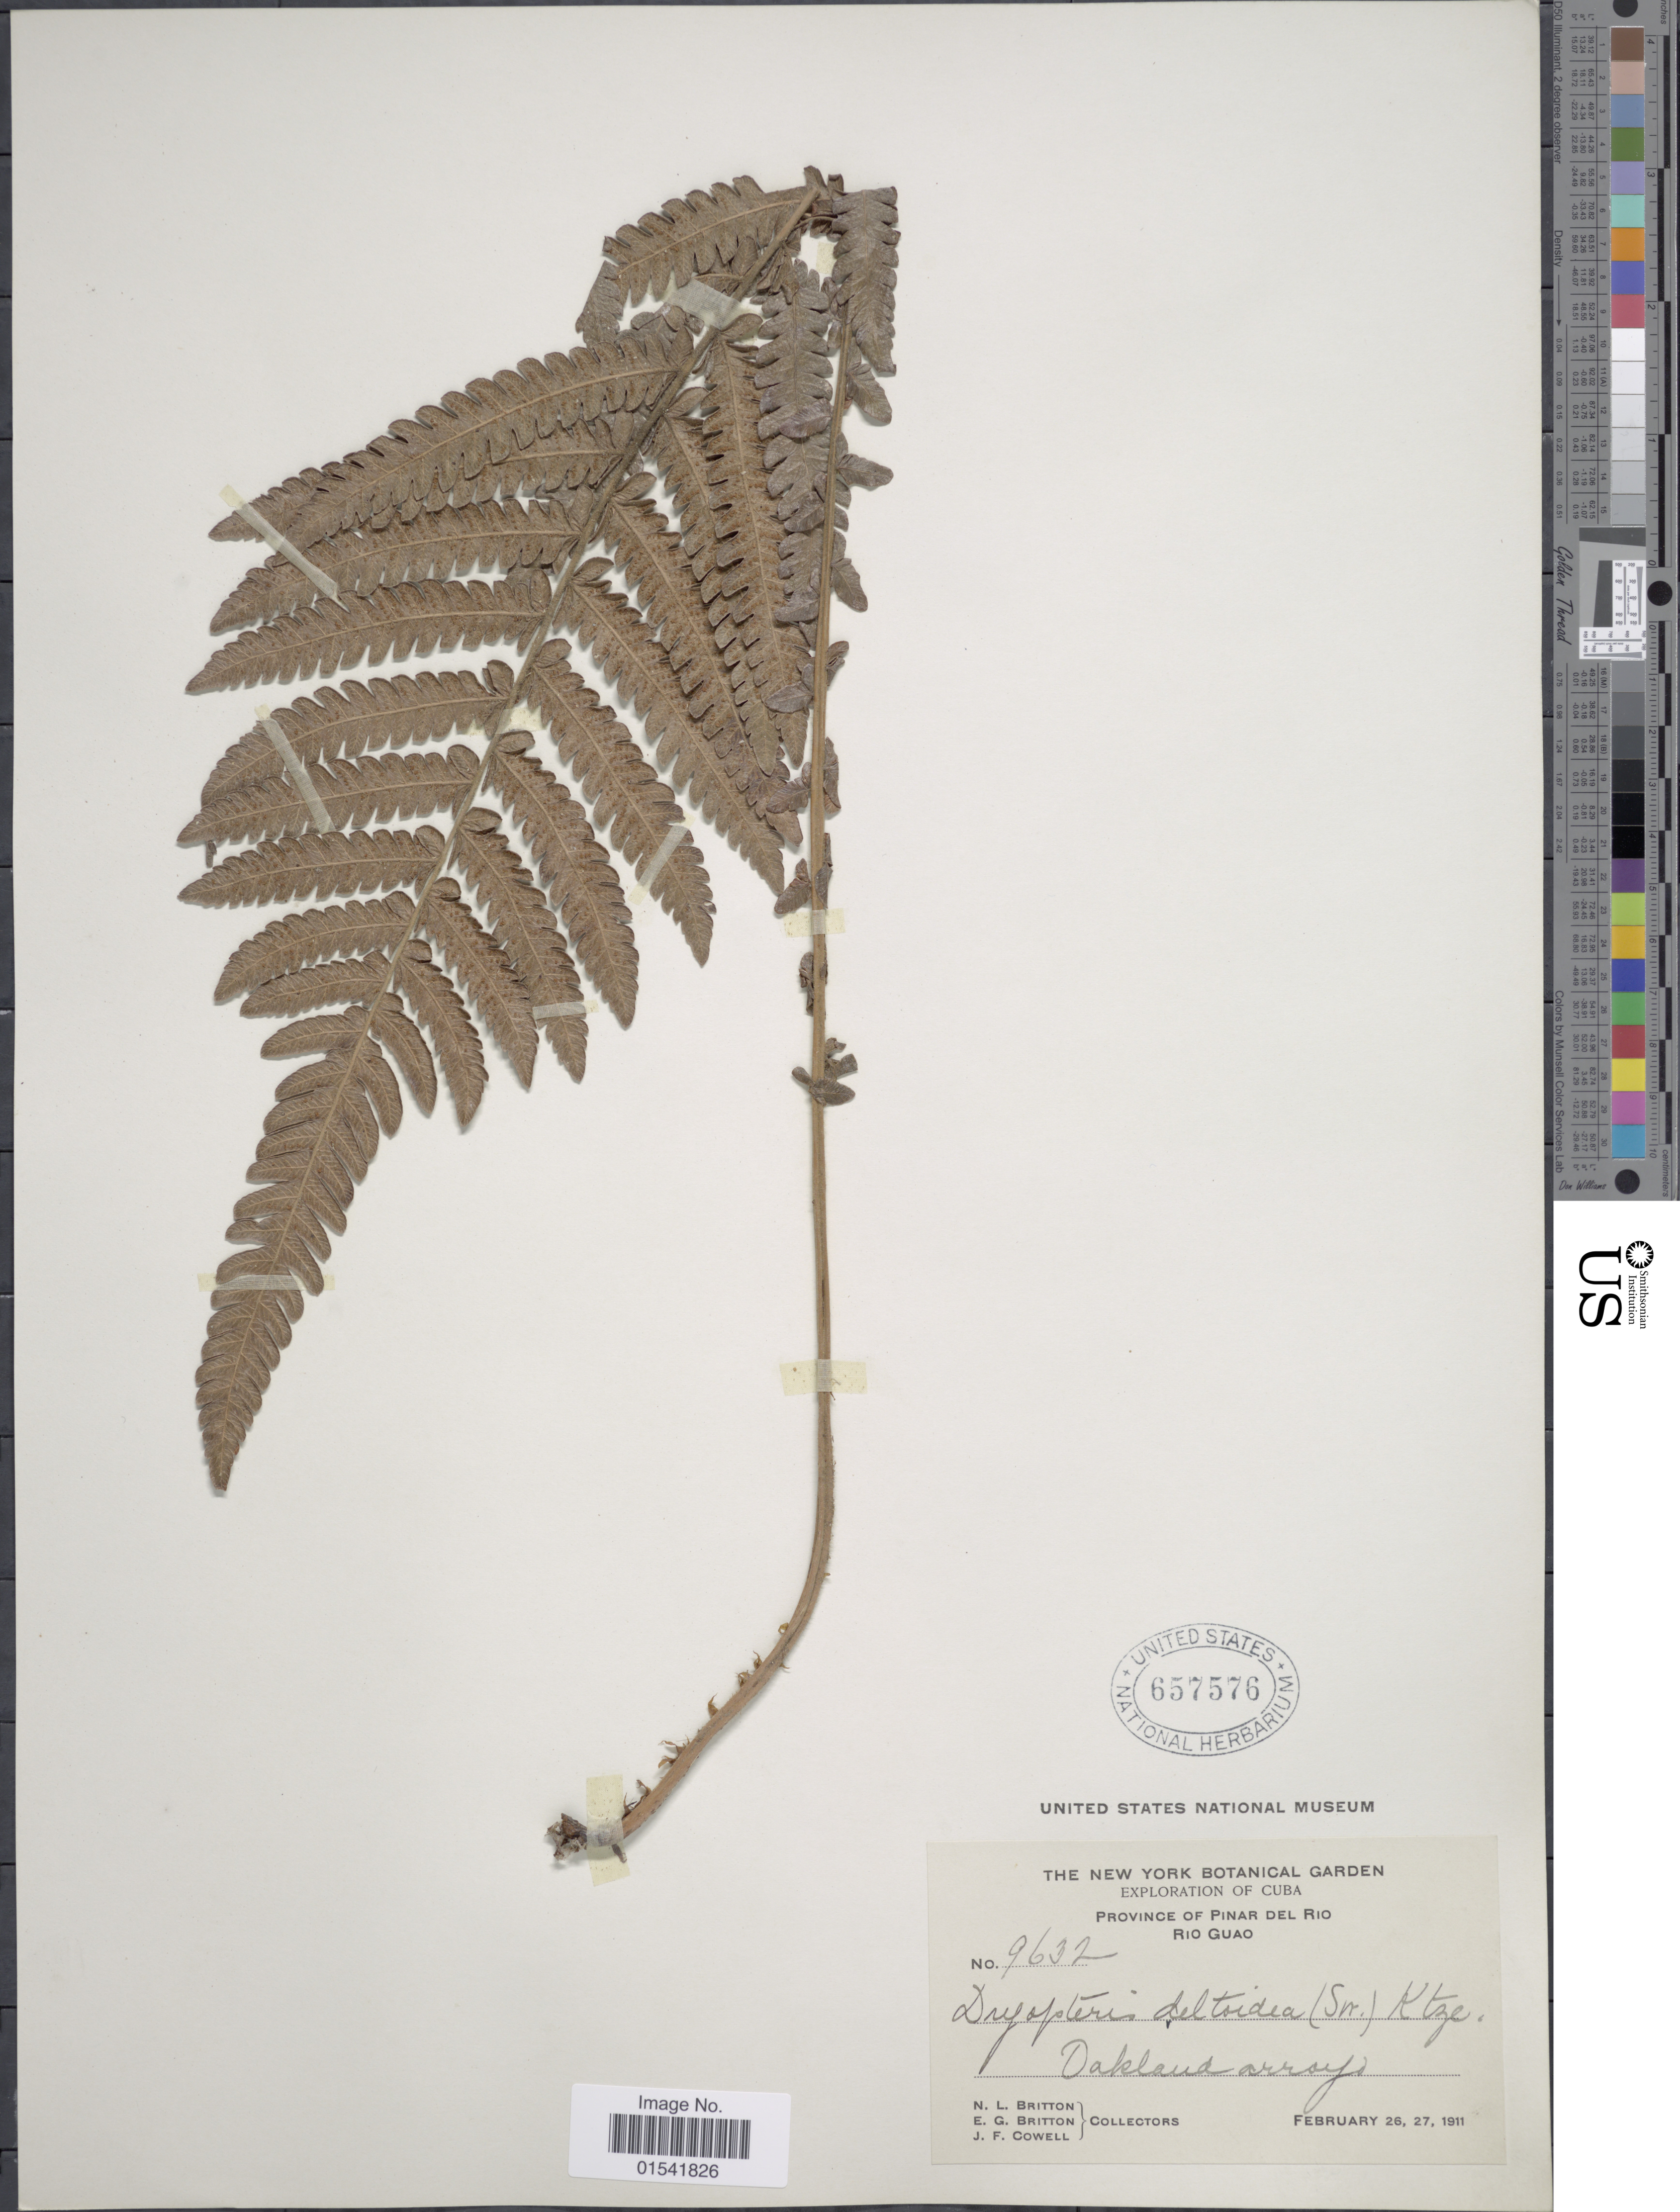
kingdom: Plantae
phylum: Tracheophyta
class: Polypodiopsida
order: Polypodiales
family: Thelypteridaceae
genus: Steiropteris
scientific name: Steiropteris deltoidea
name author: (Sw.) Pic. Serm.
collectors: N. Britton, E. G. Britton & J. F. Cowell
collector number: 9632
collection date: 1911-02-26/1911-02-27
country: Cuba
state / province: Pinar del Río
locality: Rio Guao, Oakland arroyo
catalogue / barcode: US 657576